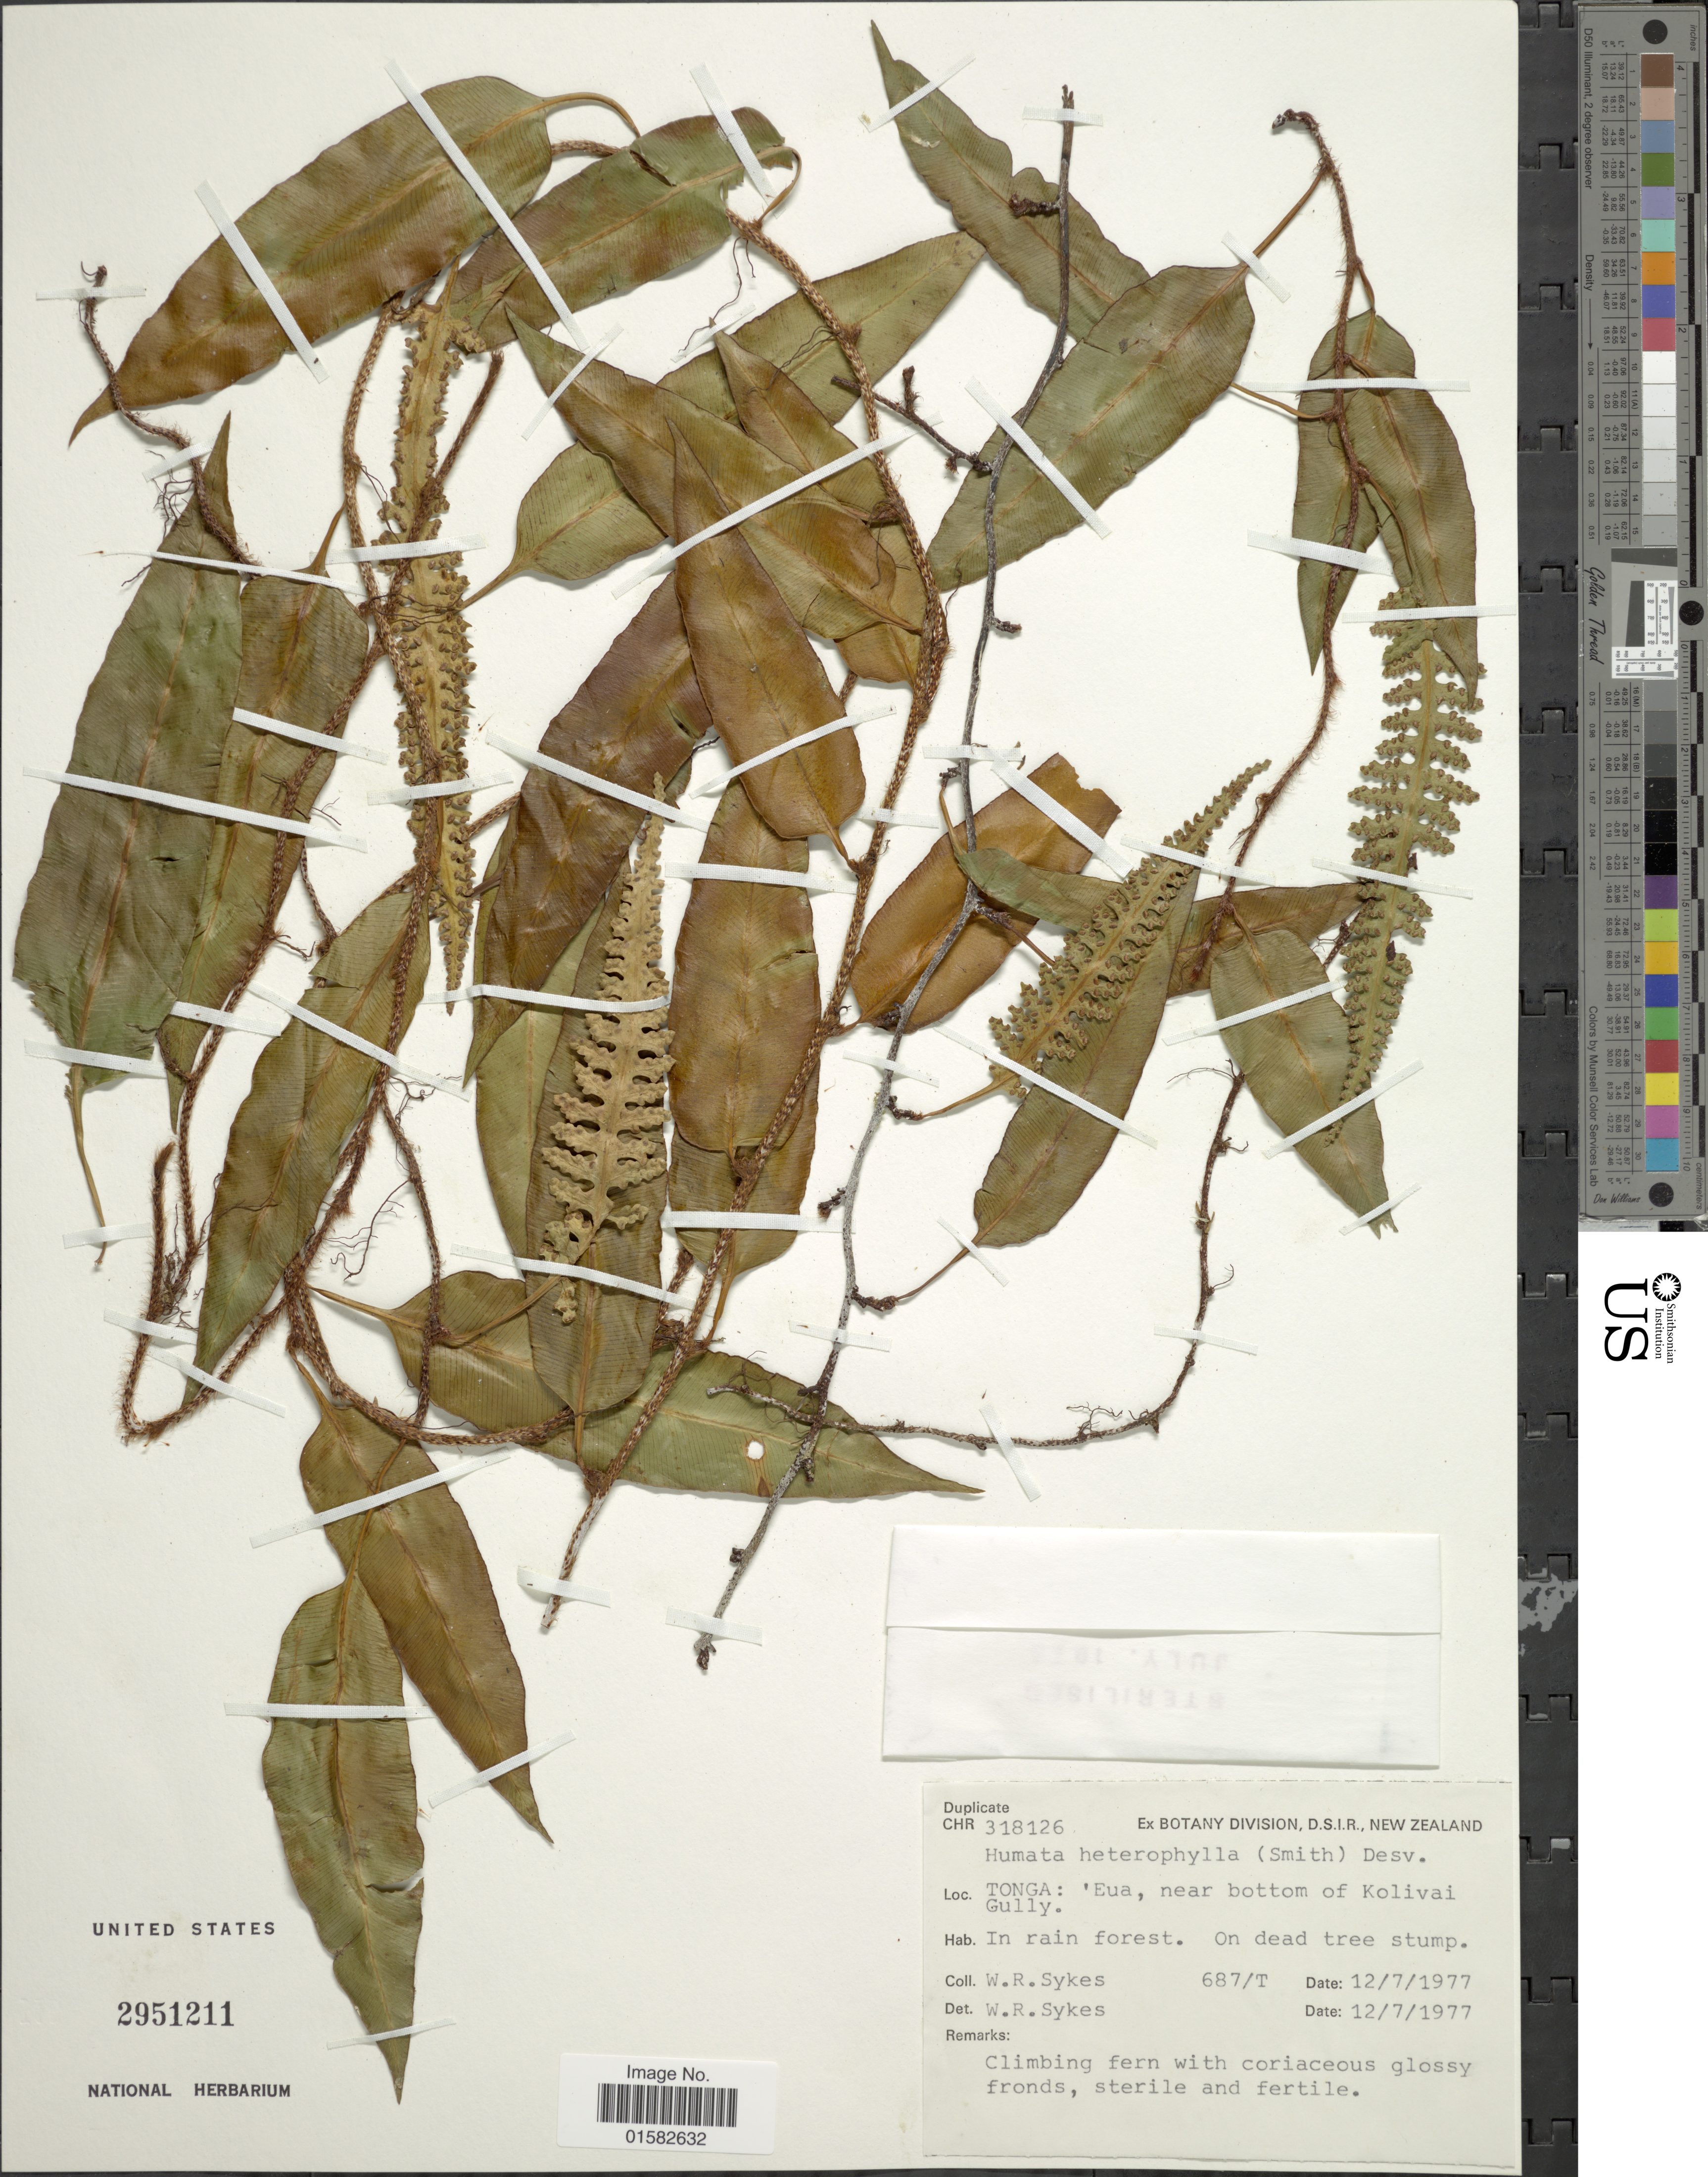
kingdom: Plantae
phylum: Tracheophyta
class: Polypodiopsida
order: Polypodiales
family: Davalliaceae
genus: Humata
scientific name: Humata heterophylla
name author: (Sm.) Desv.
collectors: W. R. Sykes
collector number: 687/T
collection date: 1977-07-12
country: Tonga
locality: Tonga, 'Eua, near bottom of Kolivai Gully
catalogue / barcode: US 2951211